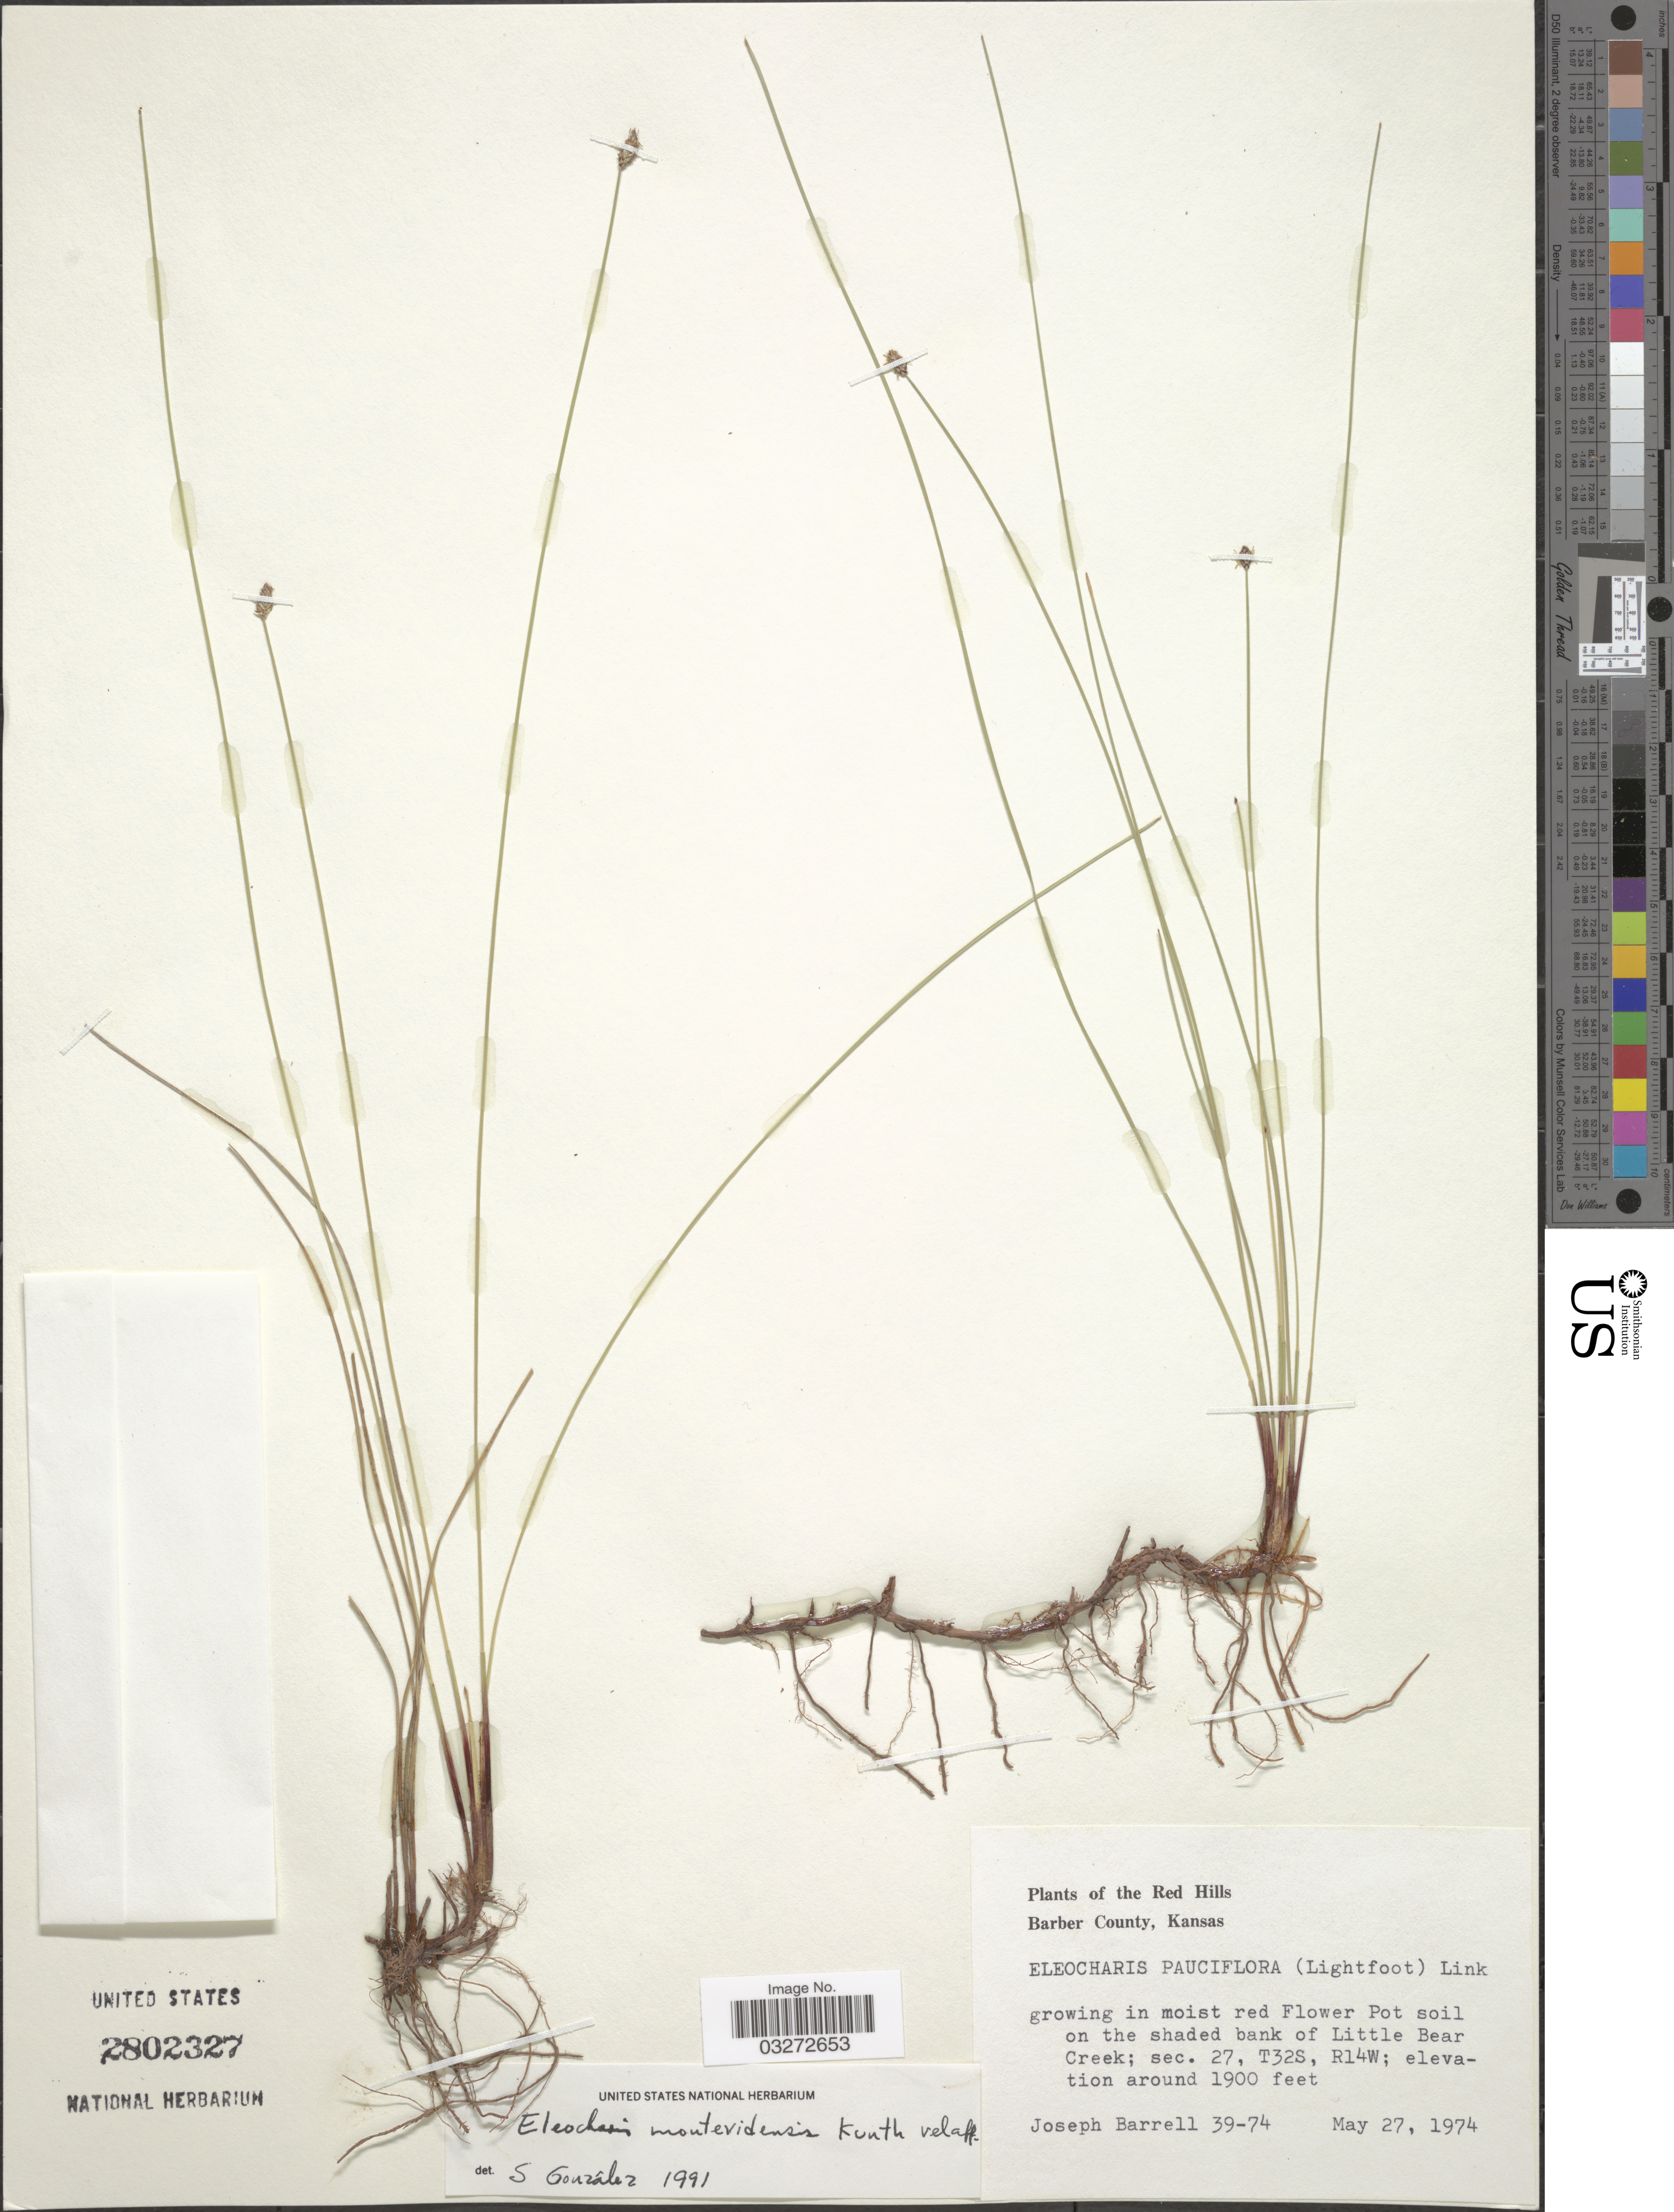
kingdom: Plantae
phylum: Tracheophyta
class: Liliopsida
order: Poales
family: Cyperaceae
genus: Eleocharis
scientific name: Eleocharis montevidensis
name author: Kunth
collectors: J. Barrell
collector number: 39-74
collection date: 1974-05-27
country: United States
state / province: Kansas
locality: The Red Hills, Barber County. Growing in moist red Flower Pot soil on the shaded bank of Little Bear Creek; sec. 27, T32S, R14W.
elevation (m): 579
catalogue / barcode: US 2802327